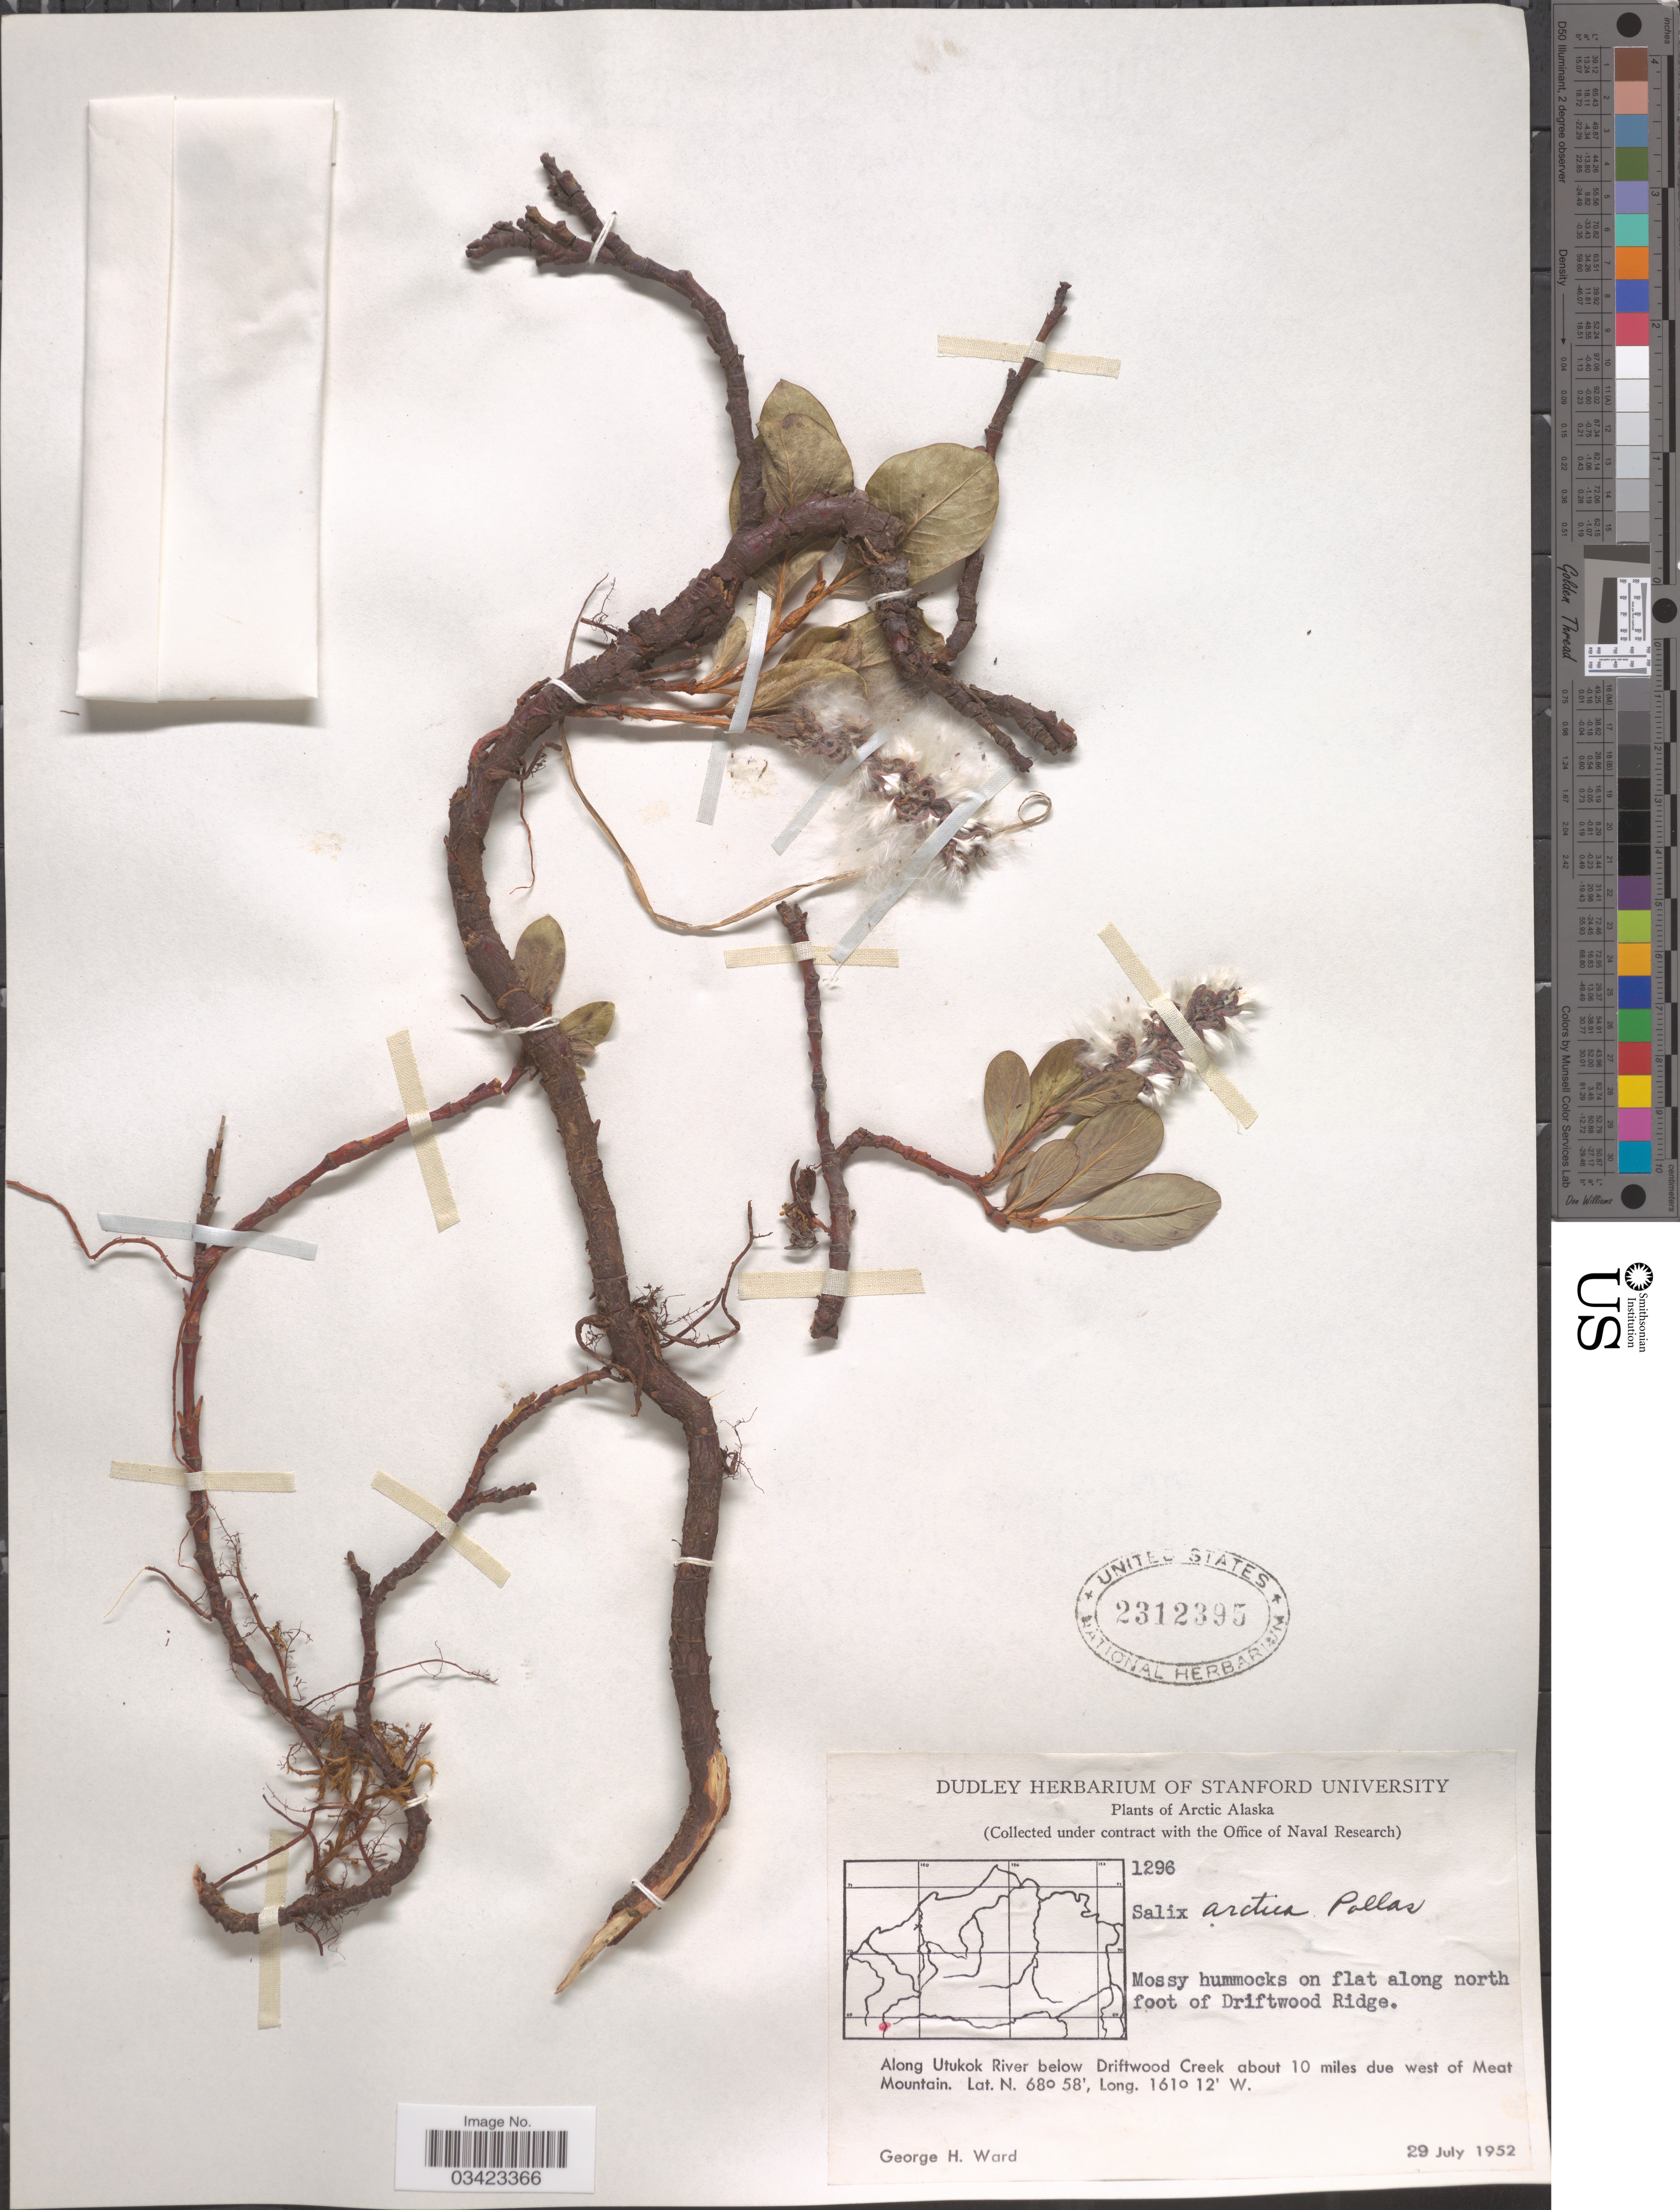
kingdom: Plantae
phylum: Tracheophyta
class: Magnoliopsida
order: Malpighiales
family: Salicaceae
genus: Salix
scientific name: Salix arctica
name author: Pall.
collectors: G. H. Ward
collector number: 1296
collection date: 1952-07-29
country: United States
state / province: Alaska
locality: Arctic Alaska. Mossy hummocks on flat along north foot of Driftwood Ridge. Along Utukok River below Driftwood Creek about 10 miles due west of Meat Mountain.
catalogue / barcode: US 2312395